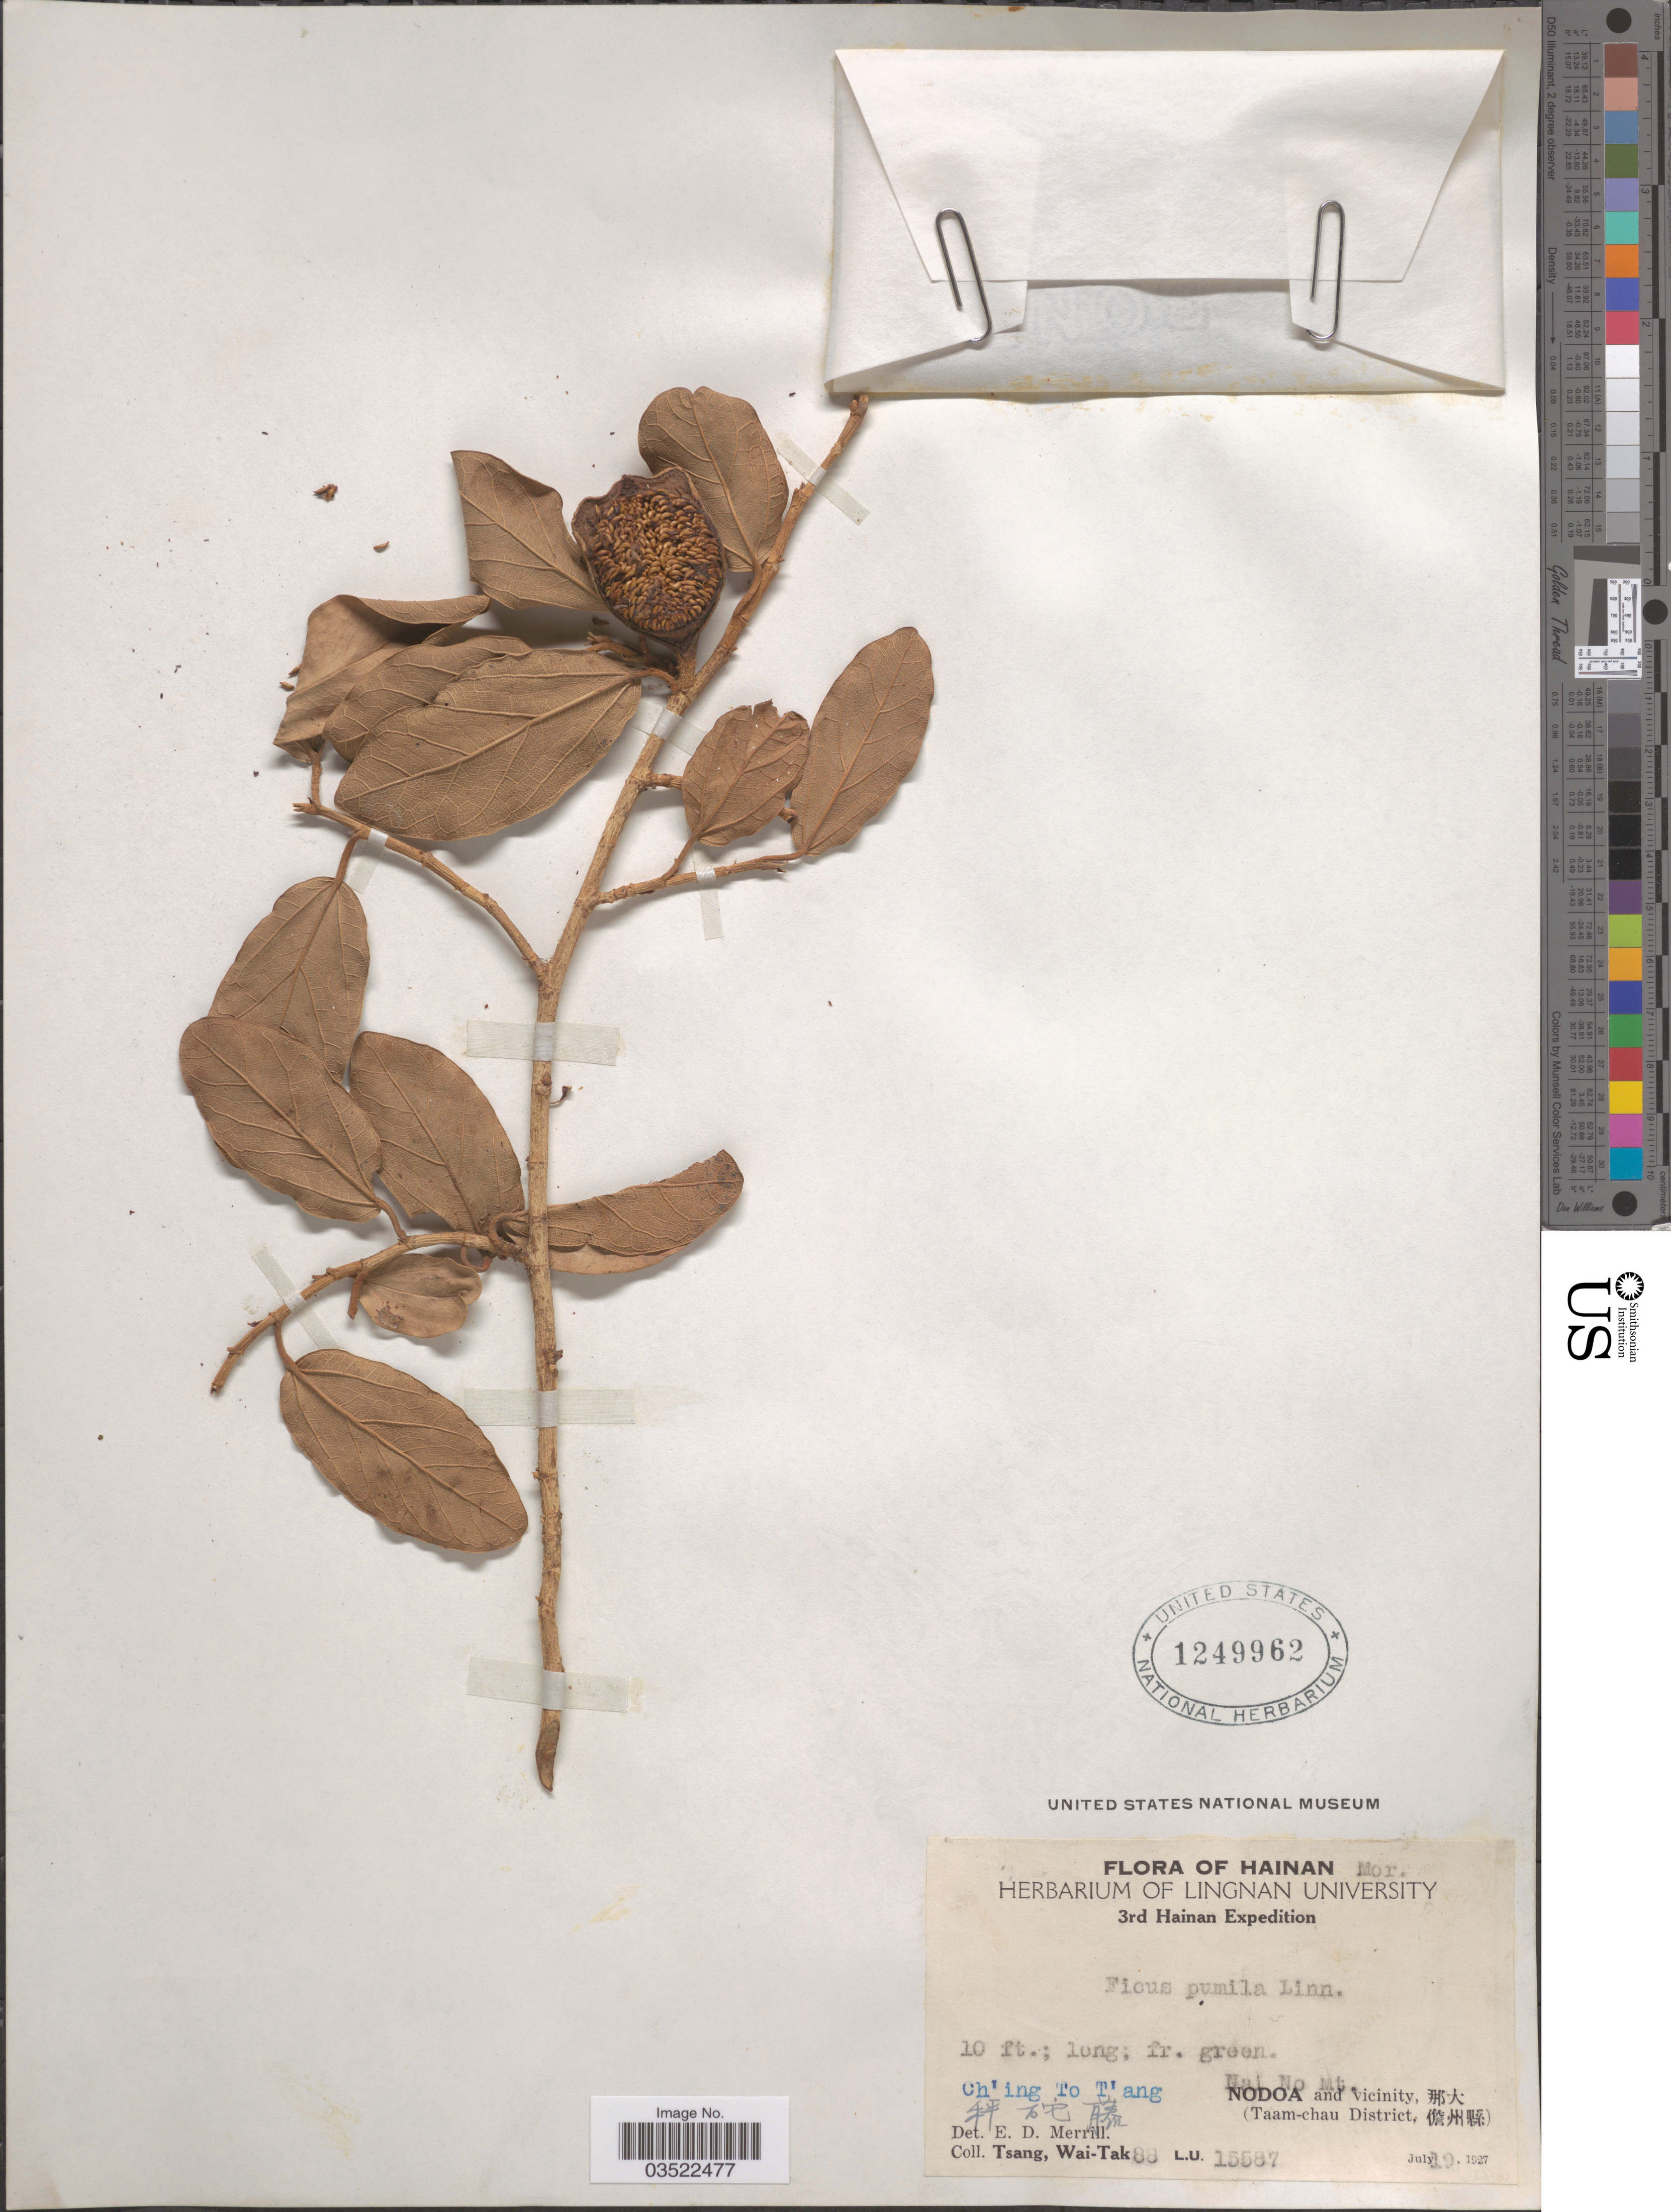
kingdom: Plantae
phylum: Tracheophyta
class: Magnoliopsida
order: Rosales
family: Moraceae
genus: Ficus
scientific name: Ficus pumila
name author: L.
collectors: W. T. Tsang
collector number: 88L.U.15587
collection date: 1927-07-19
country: China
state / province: Hainan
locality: Ch'ing To T'ang X. Nai No Mt. Nodoa and vicinity, X. (Taam-chau District, X).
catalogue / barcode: US 1249962